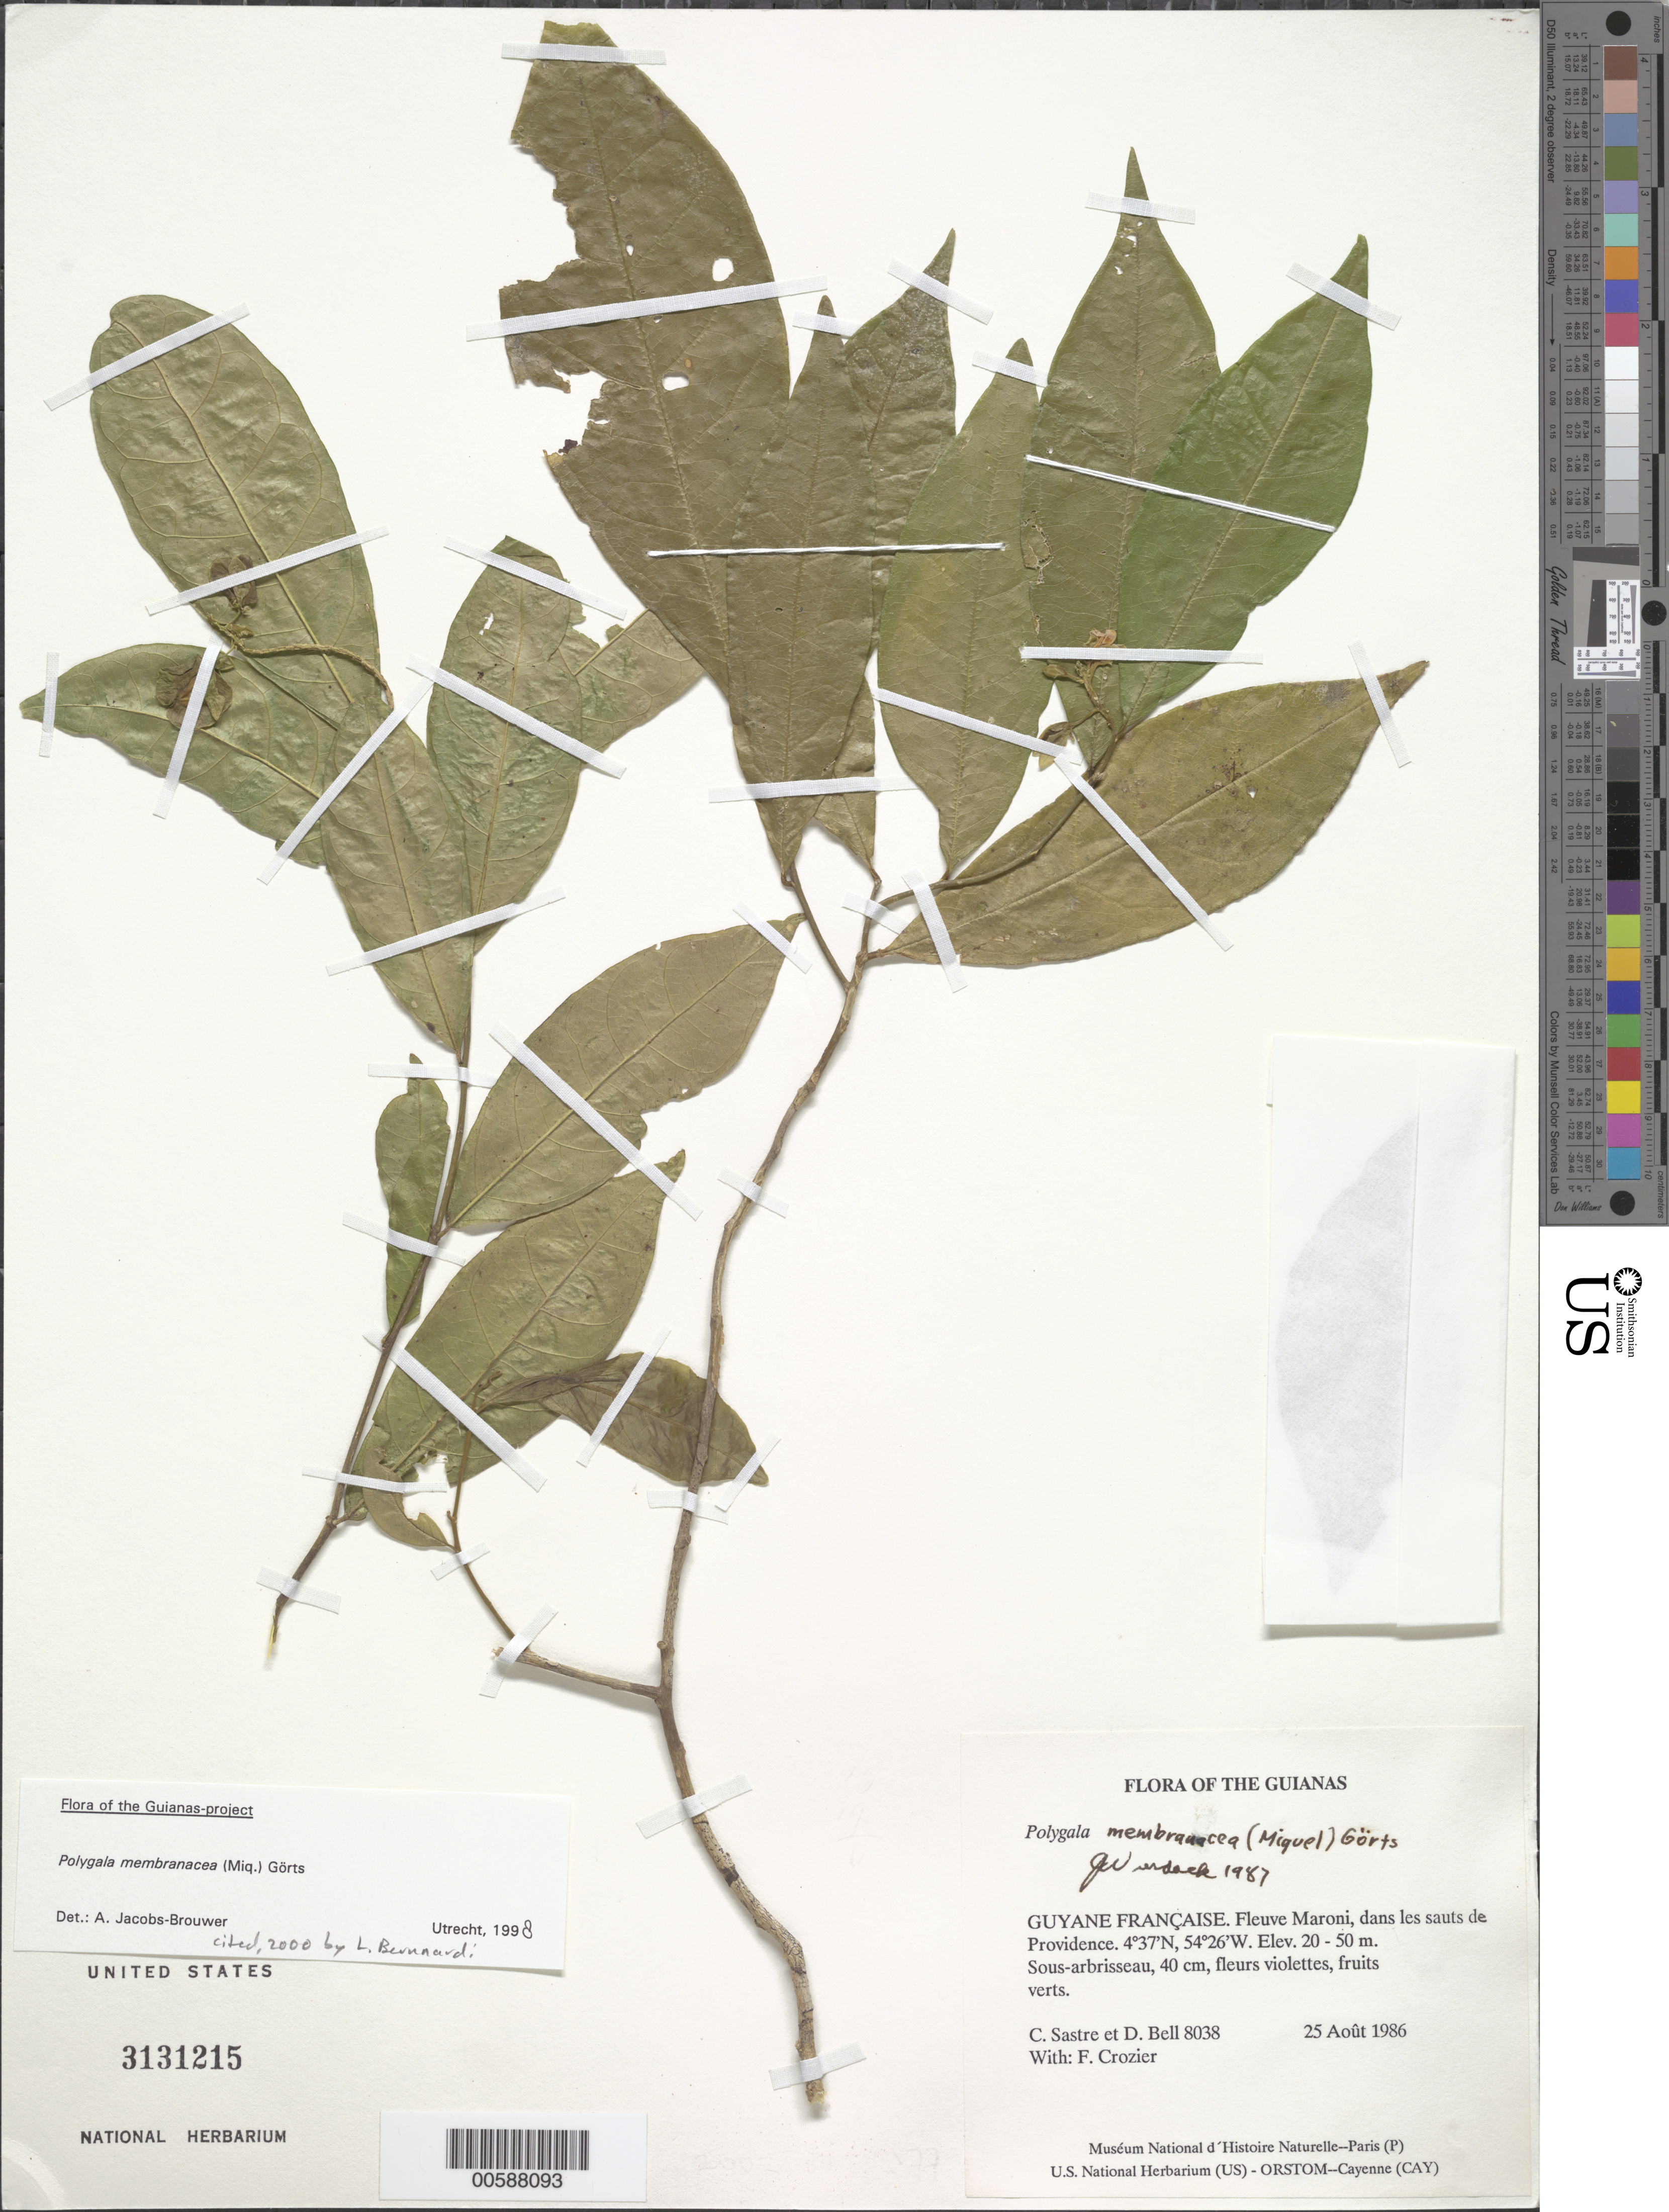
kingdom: Plantae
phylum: Tracheophyta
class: Magnoliopsida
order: Fabales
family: Polygalaceae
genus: Polygala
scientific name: Polygala membranacea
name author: (Miq.) Görts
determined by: Jacobs-Brouwer, A.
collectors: C. H. L. Sastre, D. A. Bell & F. Crozier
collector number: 8038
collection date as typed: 25 August 1986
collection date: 1986-08-25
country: French Guiana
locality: Fleuve Maroni, dans les sauts de Providence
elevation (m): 20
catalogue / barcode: US 3131215